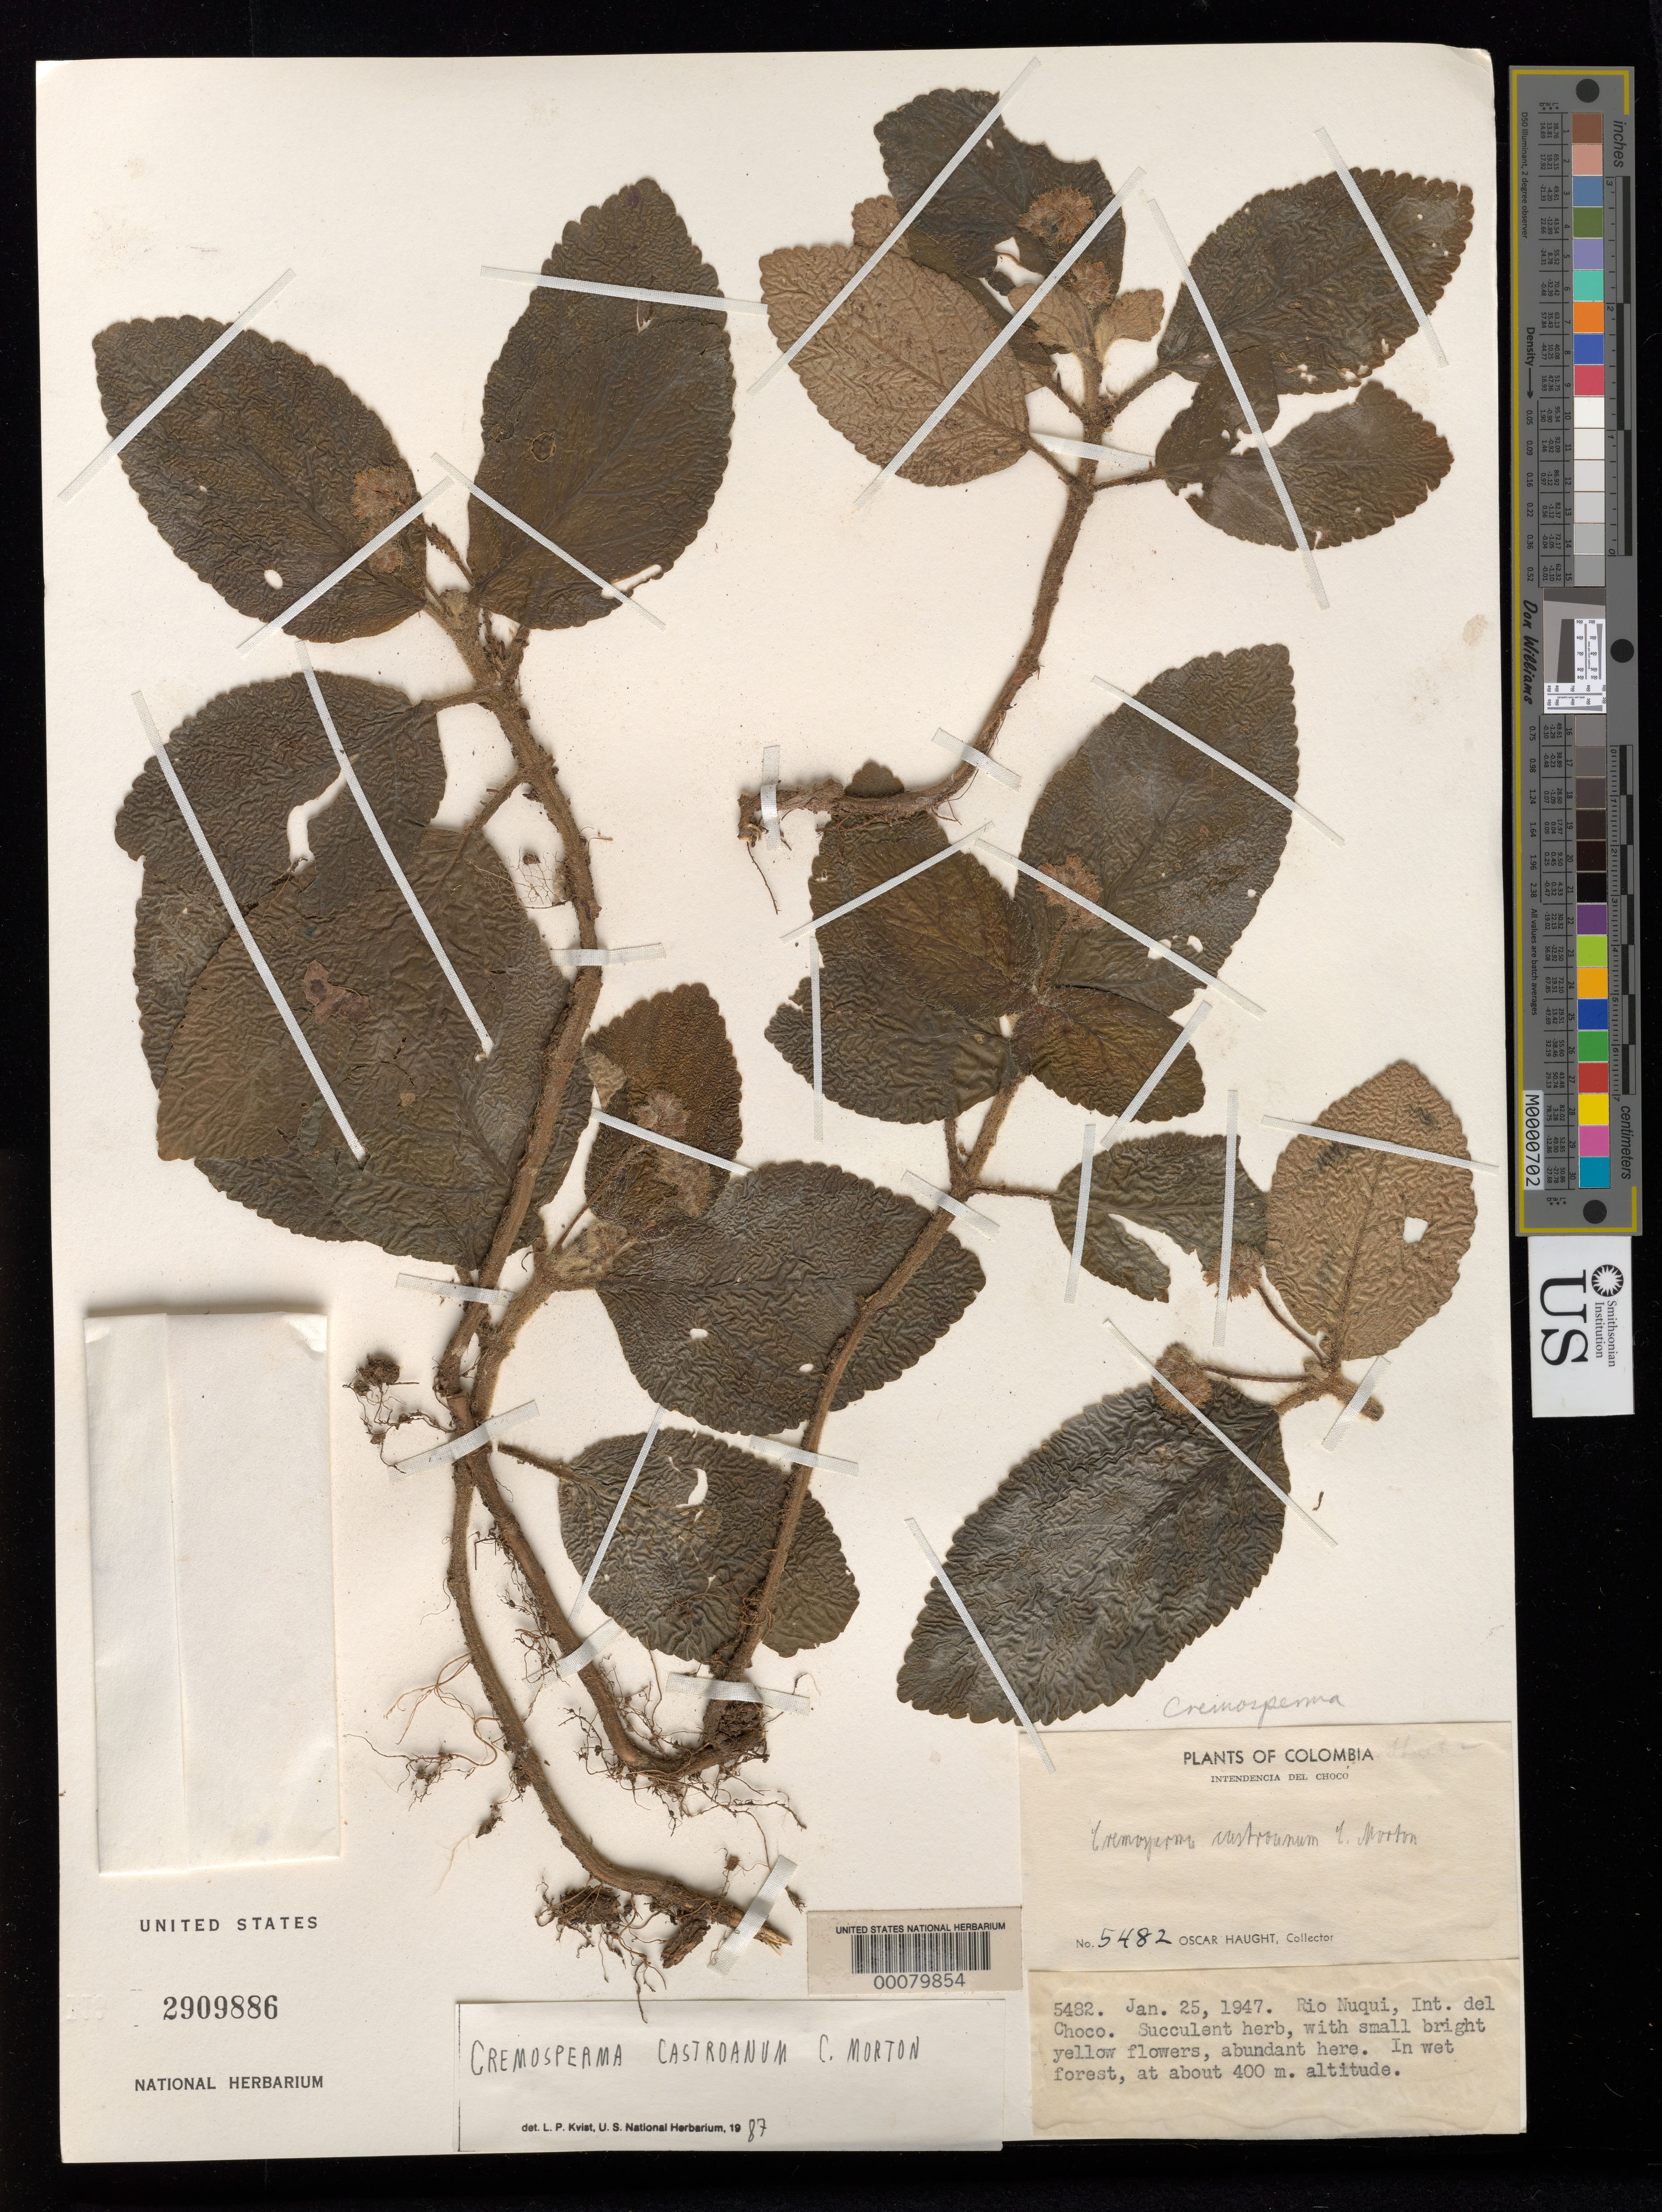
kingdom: Plantae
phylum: Tracheophyta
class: Magnoliopsida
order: Lamiales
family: Gesneriaceae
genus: Cremosperma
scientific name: Cremosperma castroanum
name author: C.V. Morton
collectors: O. L. Haught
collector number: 5482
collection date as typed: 25 Jan 1947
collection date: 1947-01-25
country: Colombia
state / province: Chocó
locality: Rio Nuqui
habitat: In wet forest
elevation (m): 400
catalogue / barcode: US 2909886